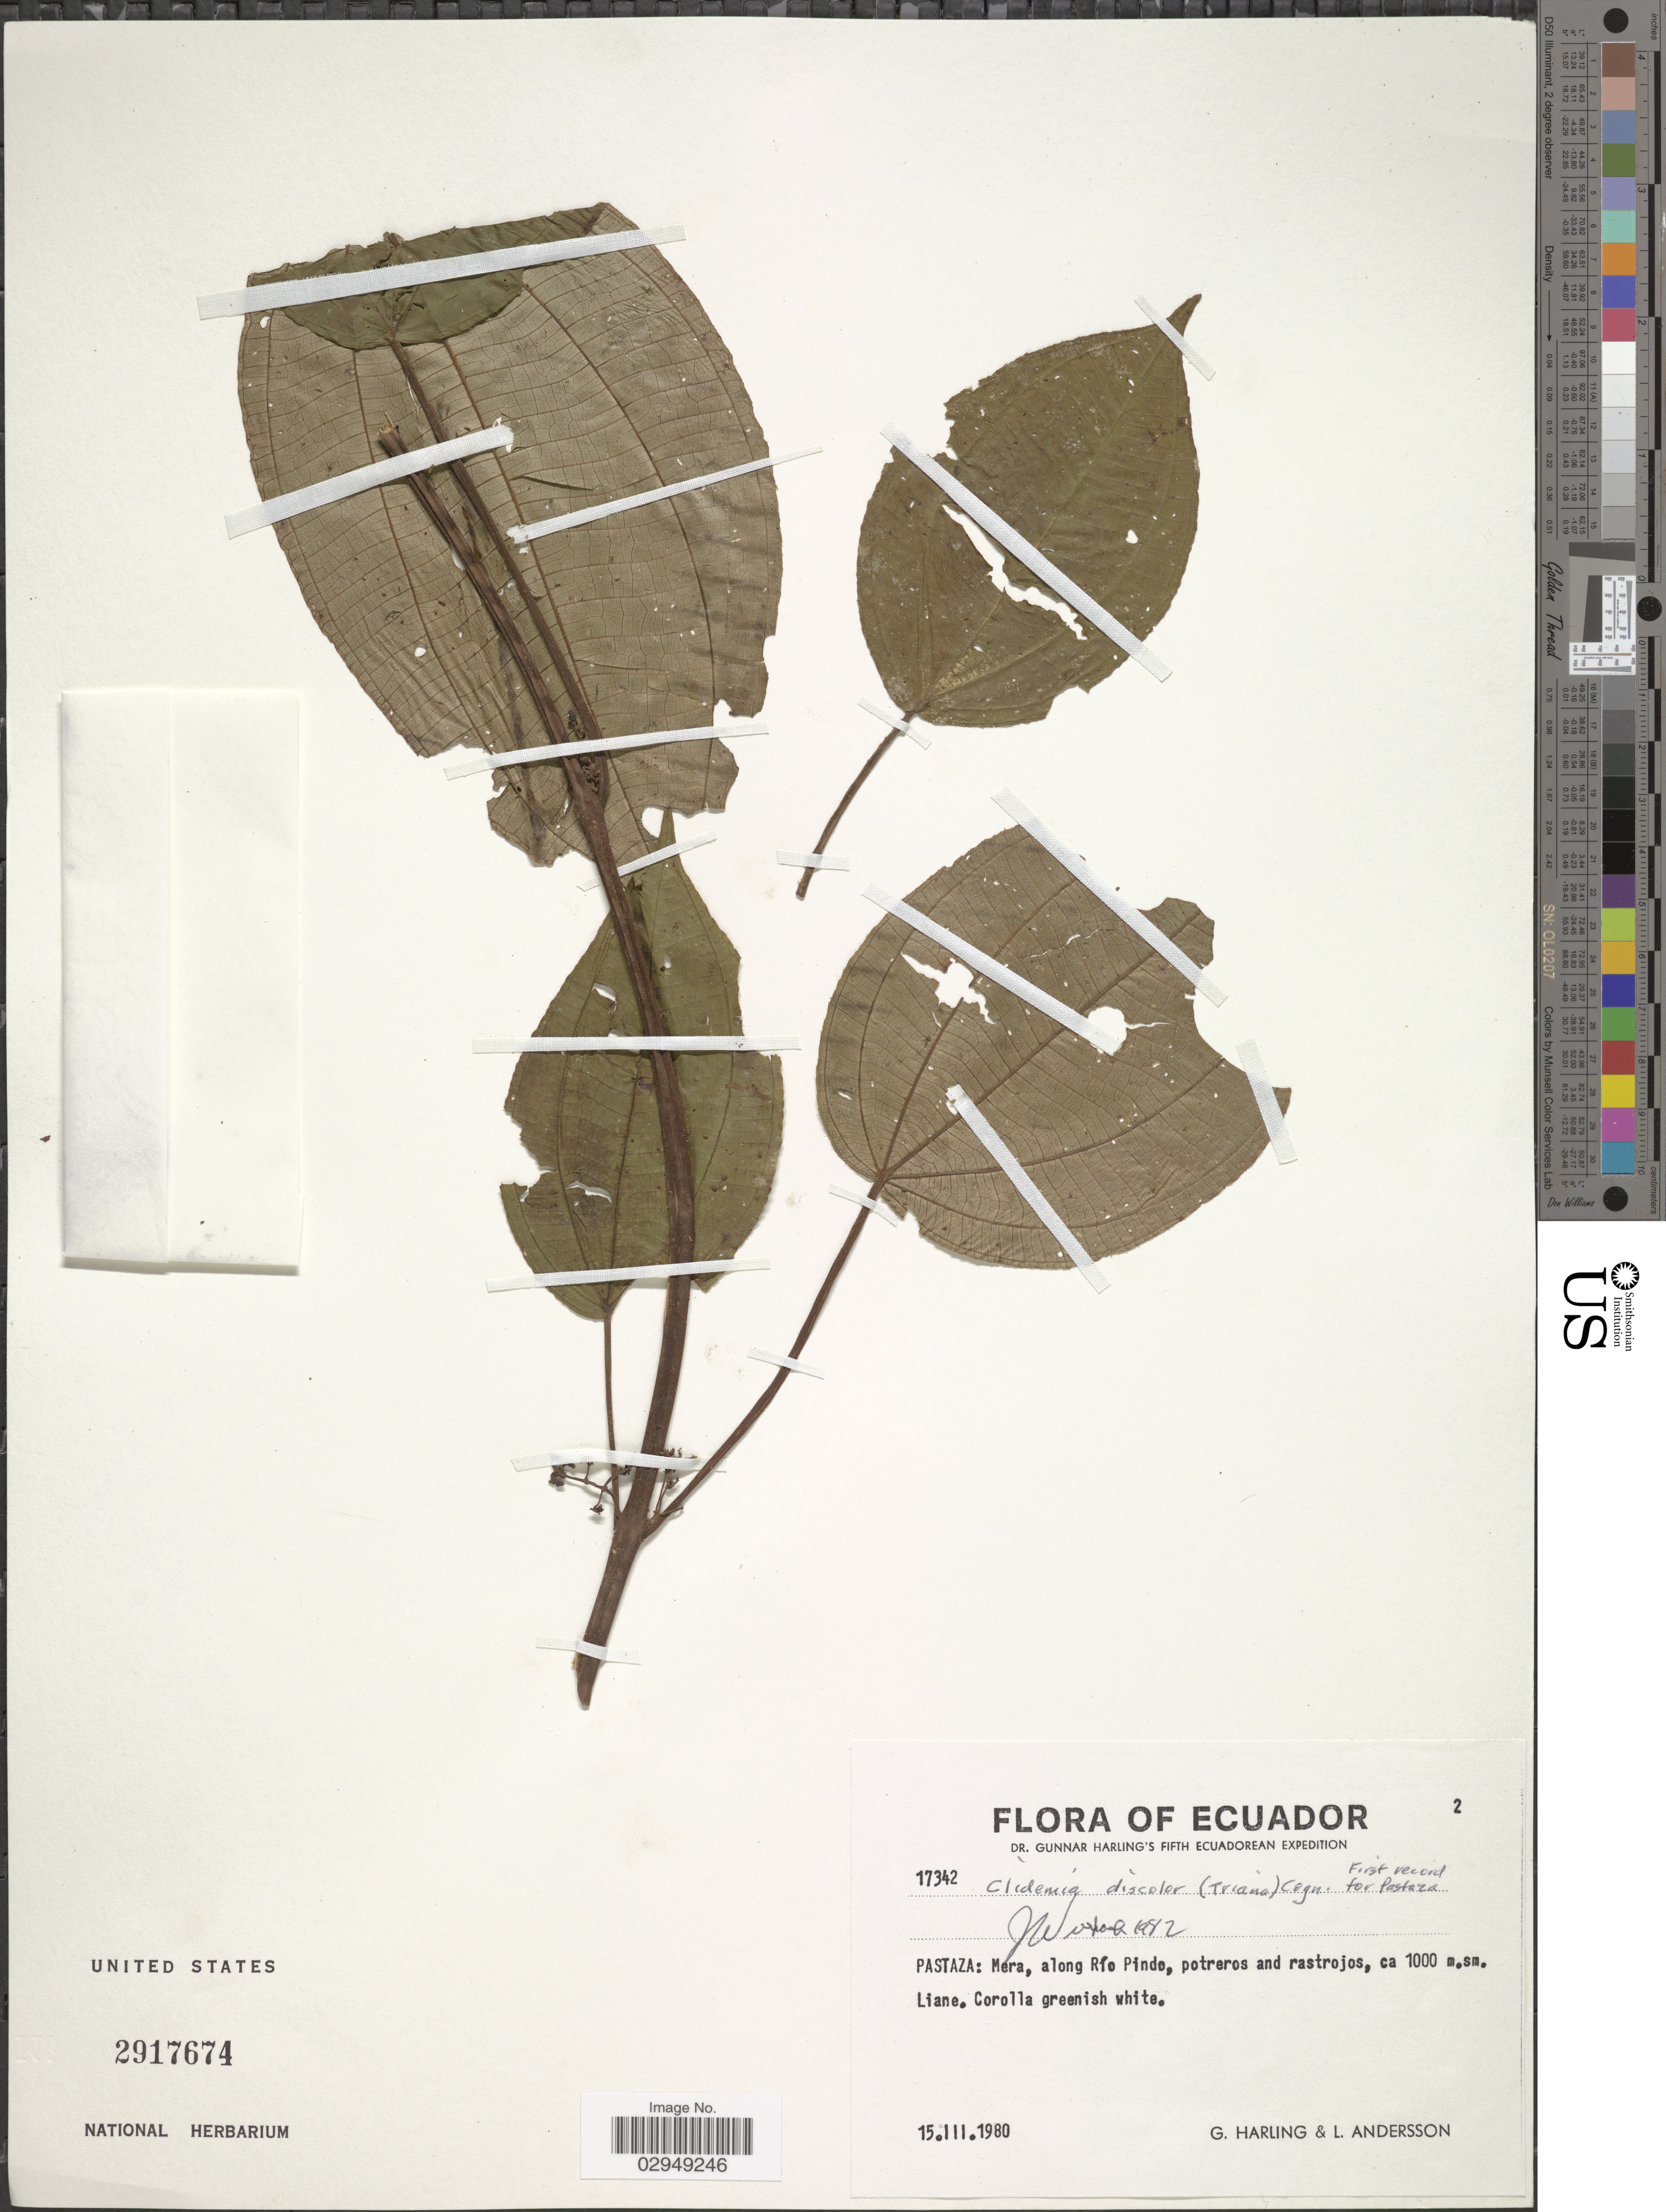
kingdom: Plantae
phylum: Tracheophyta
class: Magnoliopsida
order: Myrtales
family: Melastomataceae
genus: Clidemia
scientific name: Clidemia discolor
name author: (Triana) Cogn.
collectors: G. Harling & L. Andersson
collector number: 17342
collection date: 1980-03-15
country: Ecuador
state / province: Pastaza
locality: Mera, along Río Pindo.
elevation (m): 1000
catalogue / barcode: US 2917674